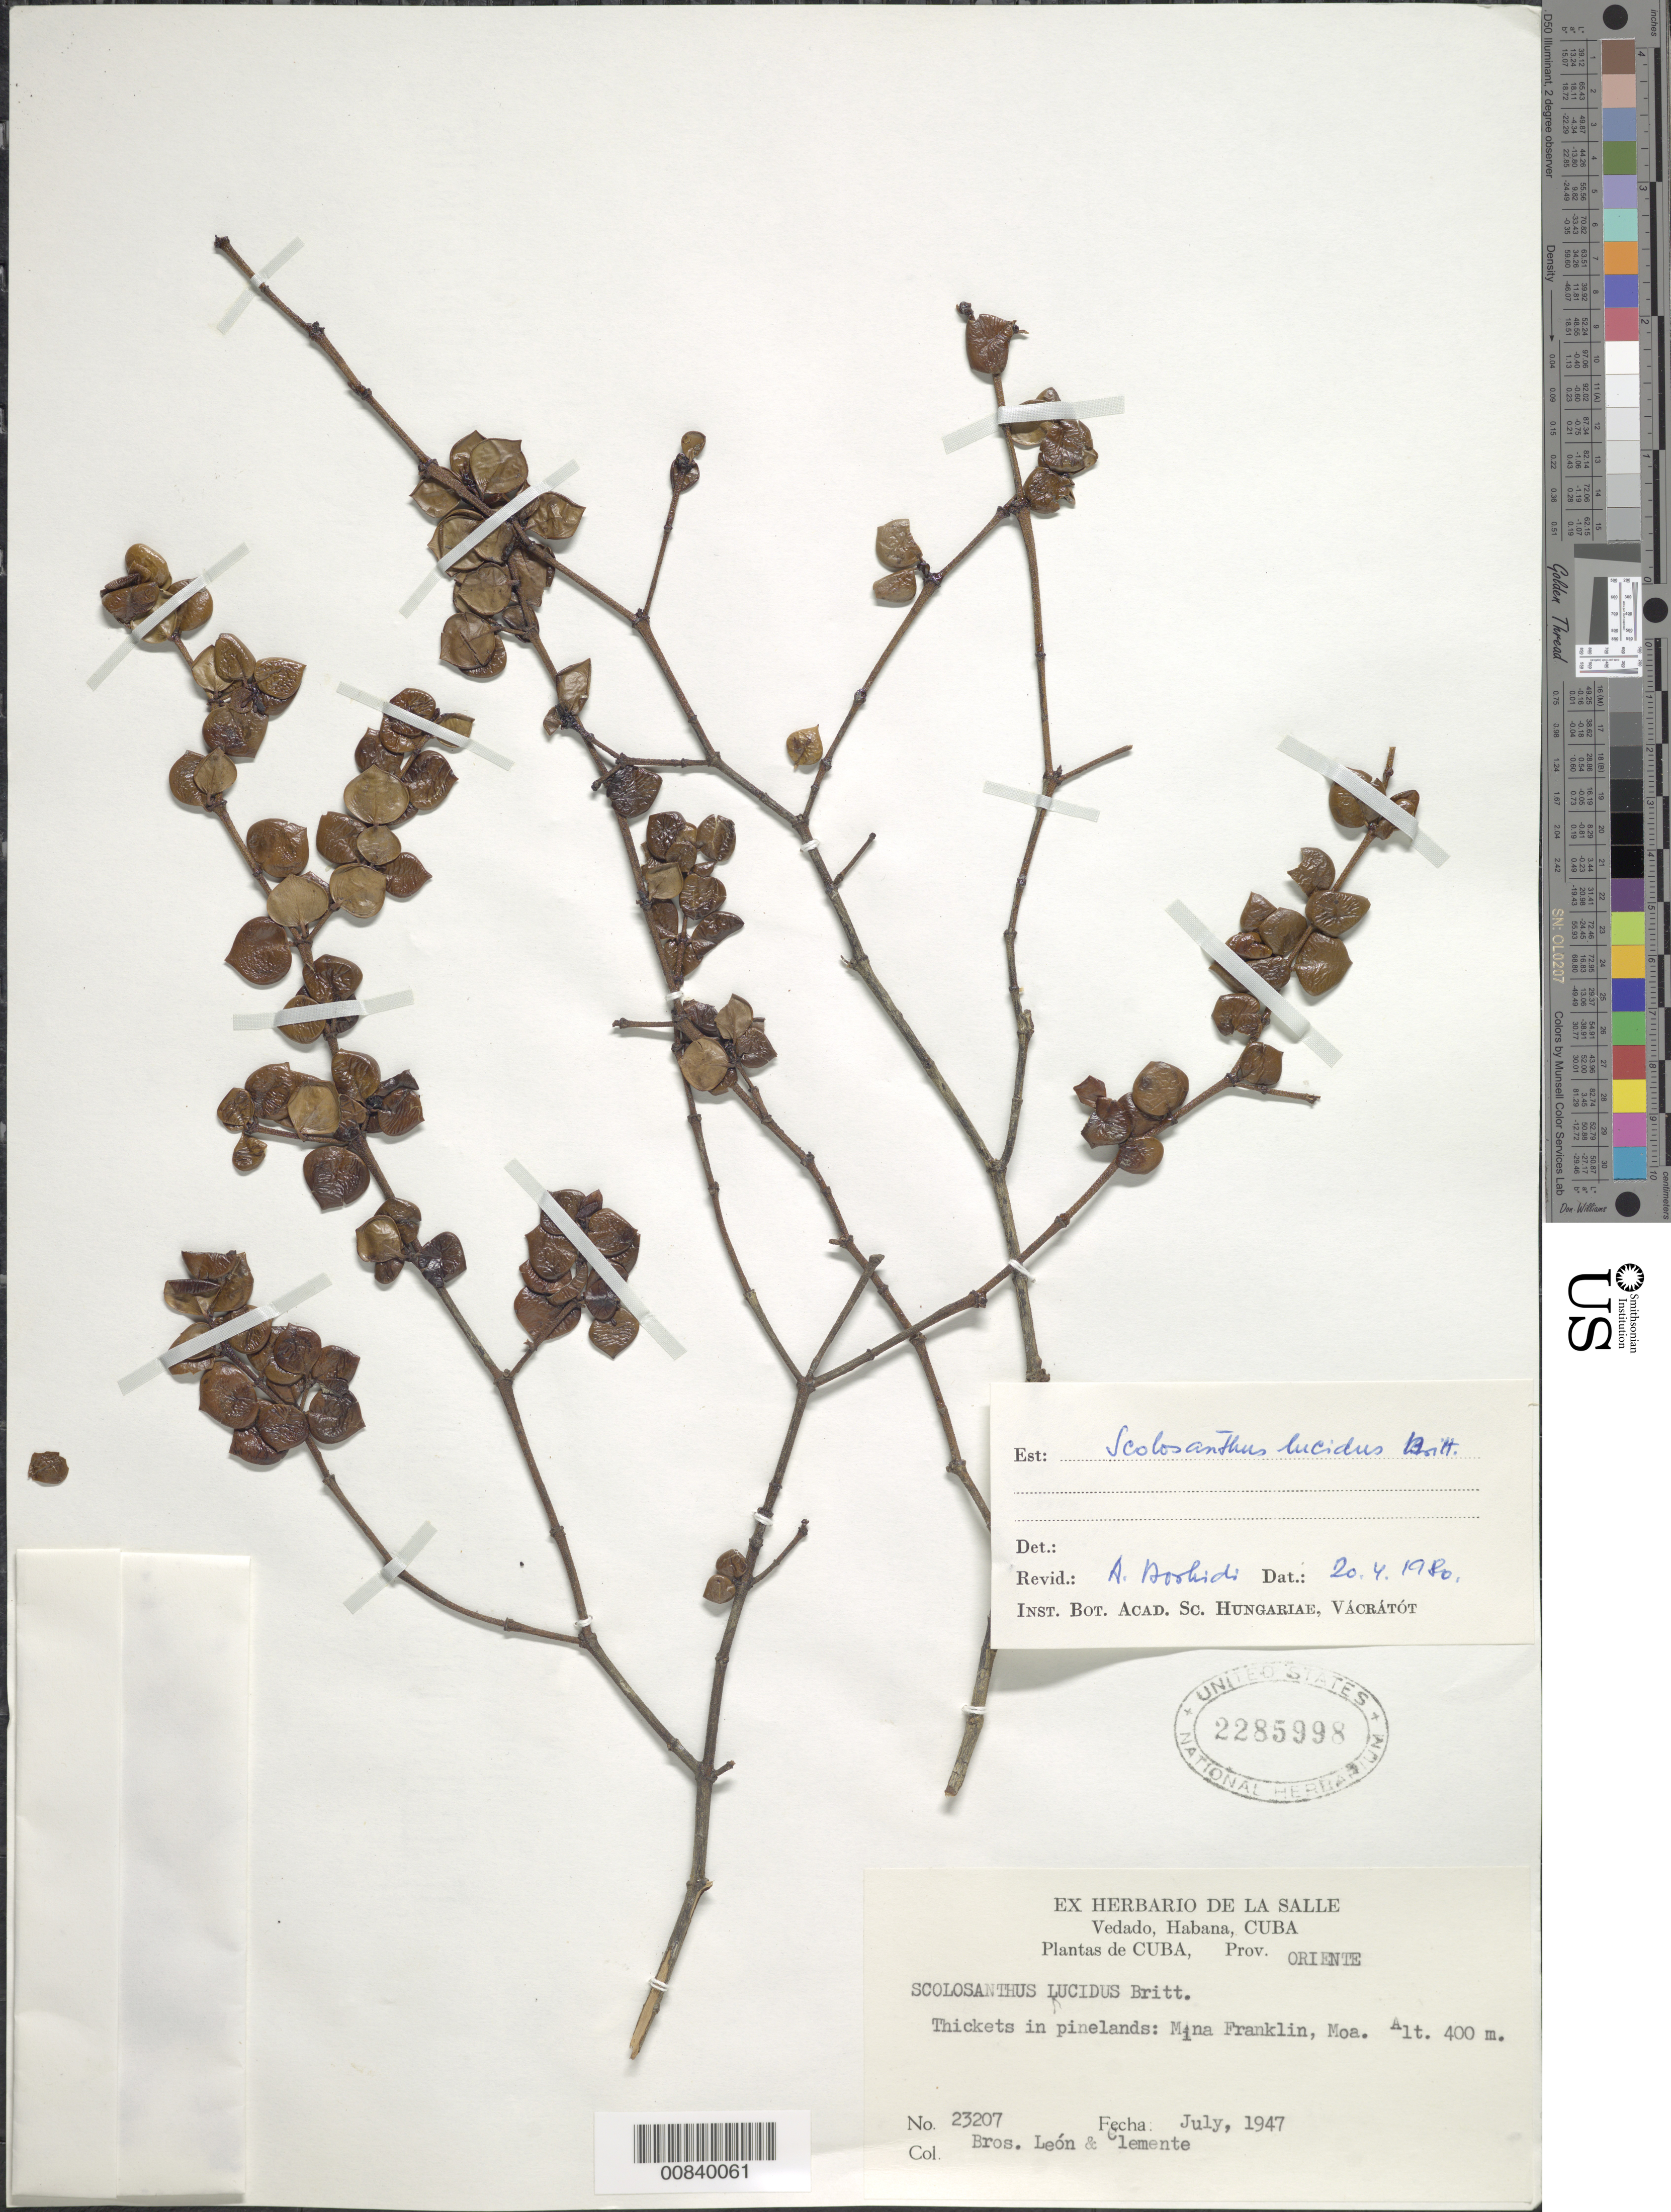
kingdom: Plantae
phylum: Tracheophyta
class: Magnoliopsida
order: Gentianales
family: Rubiaceae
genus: Scolosanthus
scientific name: Scolosanthus lucidus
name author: Britton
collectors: Bro. León & Bro. Clemente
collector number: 2307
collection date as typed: Jul 1947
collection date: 1947-07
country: Cuba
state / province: Oriente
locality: Mina Franklin, Moa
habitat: Thickets in pinelands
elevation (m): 400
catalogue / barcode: US 2285998